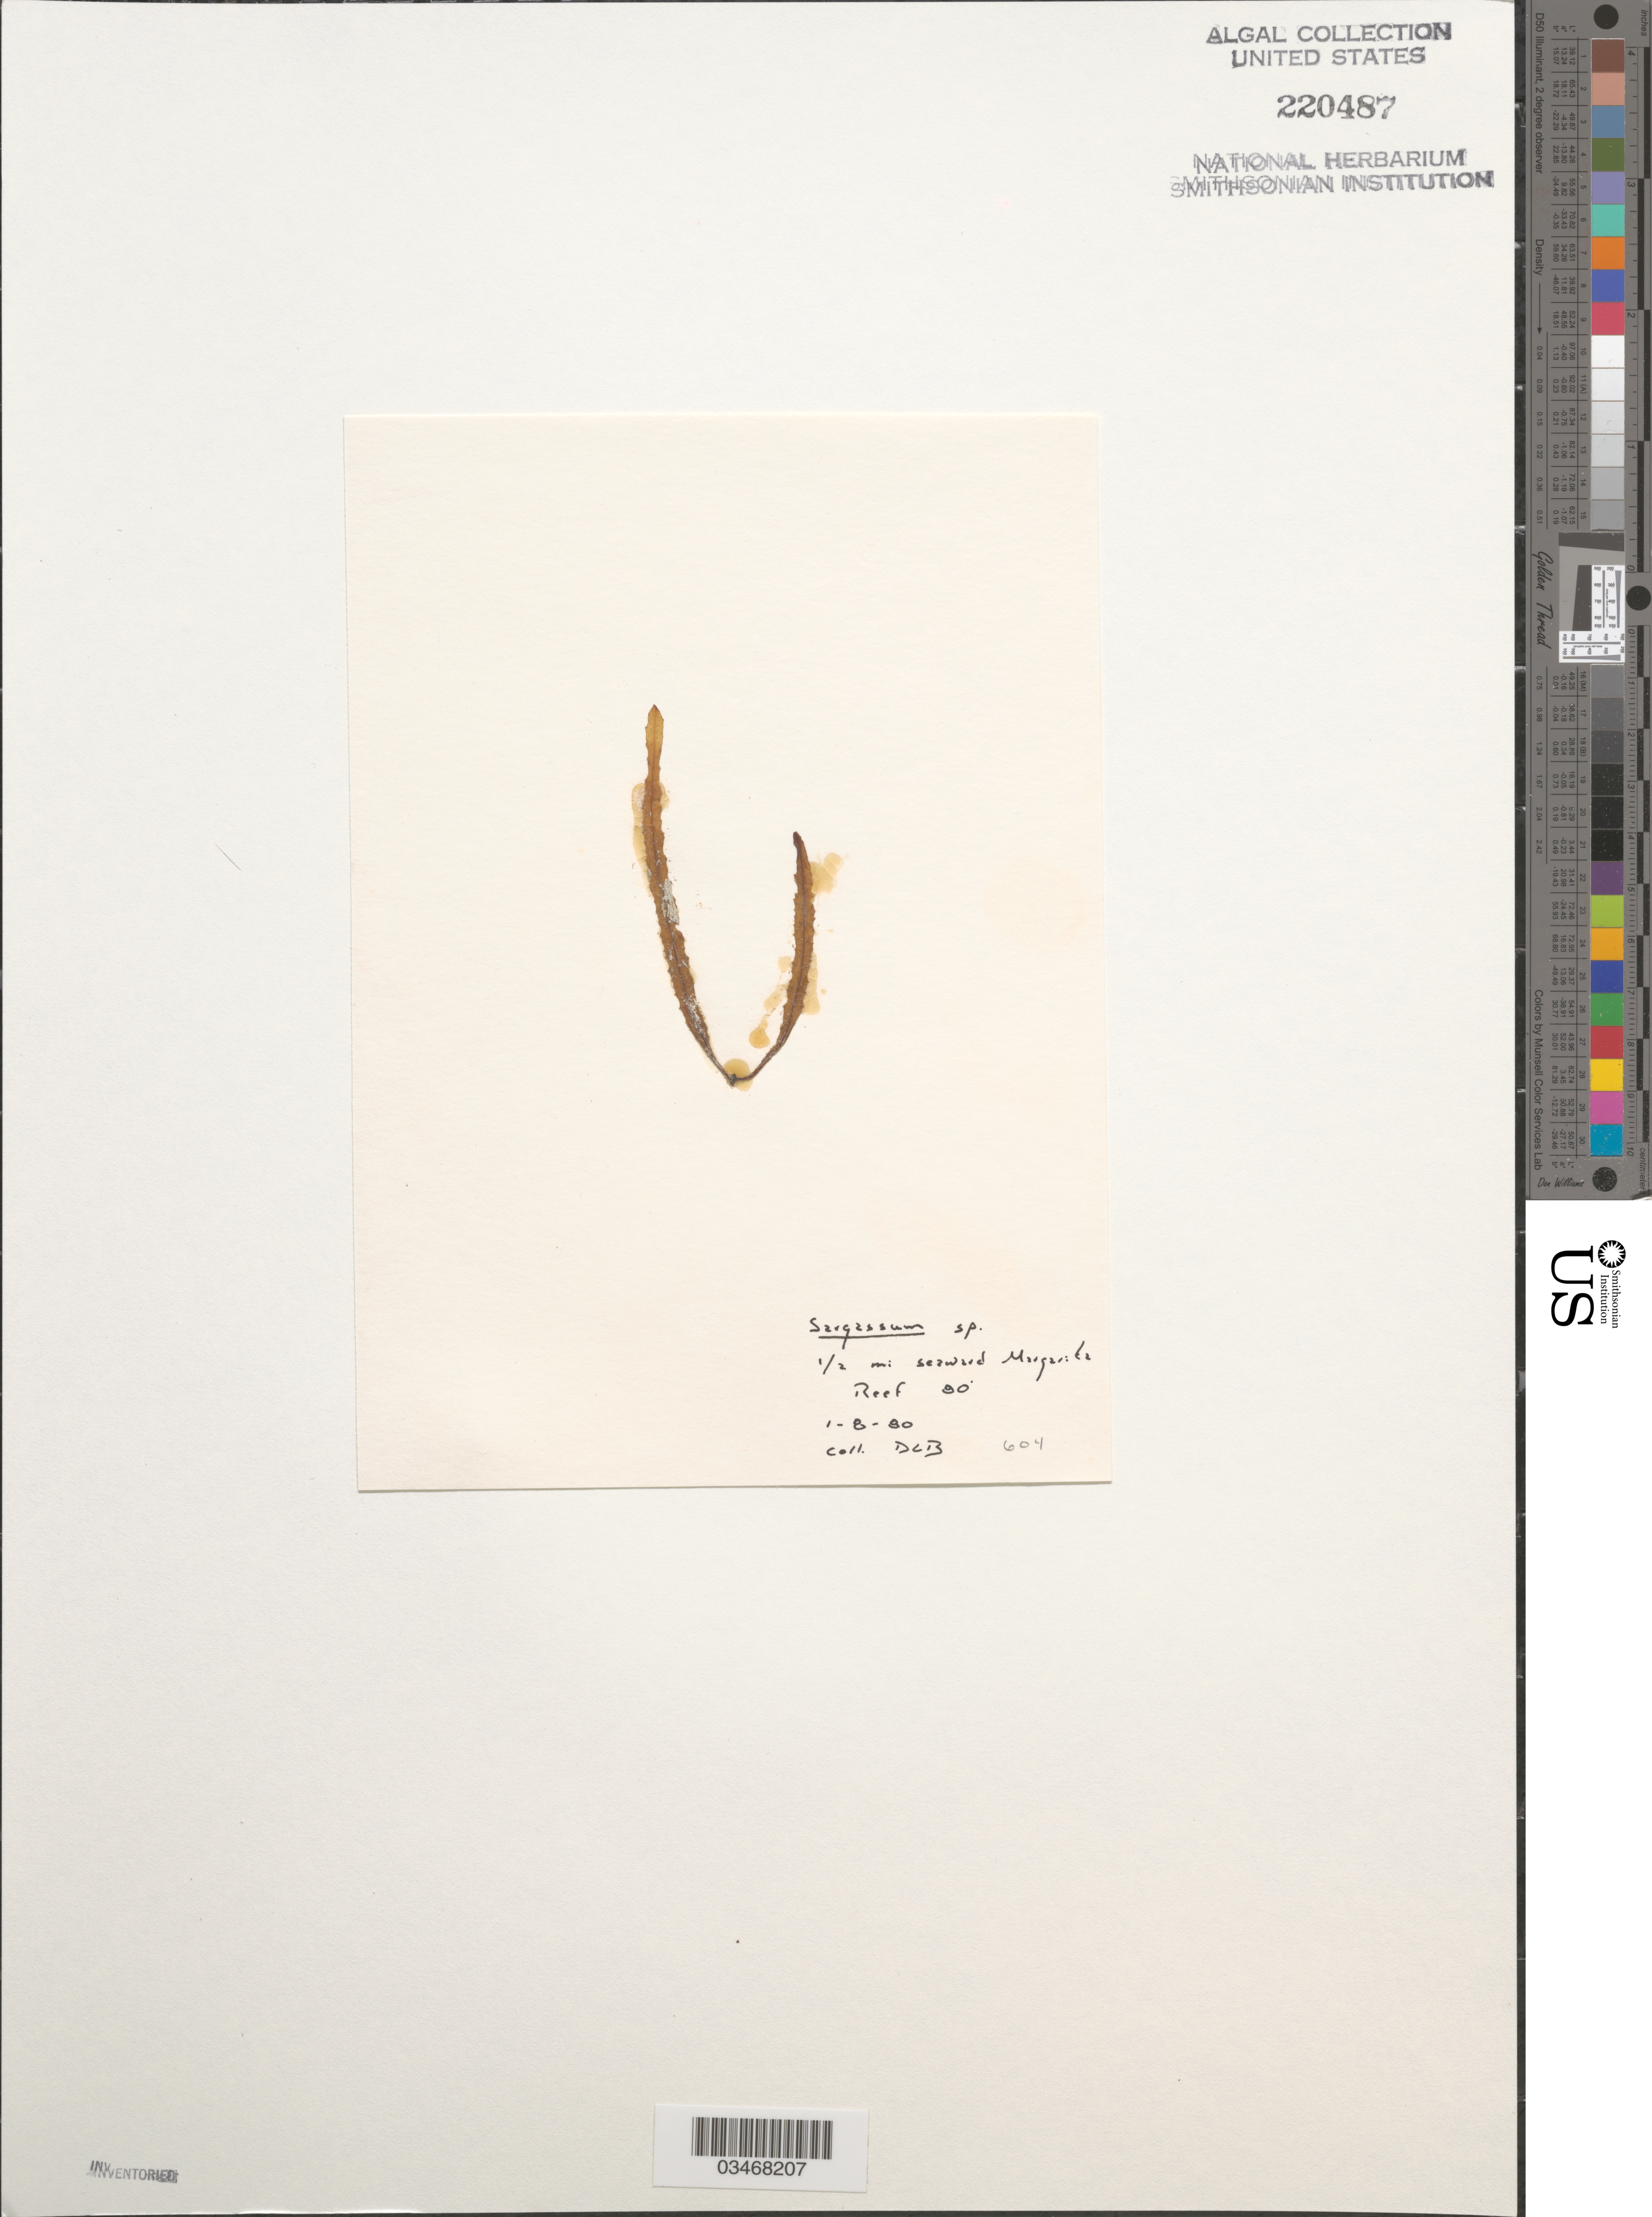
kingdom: Chromista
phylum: Ochrophyta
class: Phaeophyceae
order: Fucales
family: Sargassaceae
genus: Sargassum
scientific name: Sargassum sp.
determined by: Ballantine, D. L.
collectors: D.L. Ballantine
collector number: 604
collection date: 1980-01-08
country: Puerto Rico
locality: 1/2 mi seaward Margarita Reef.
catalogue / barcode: US 220487